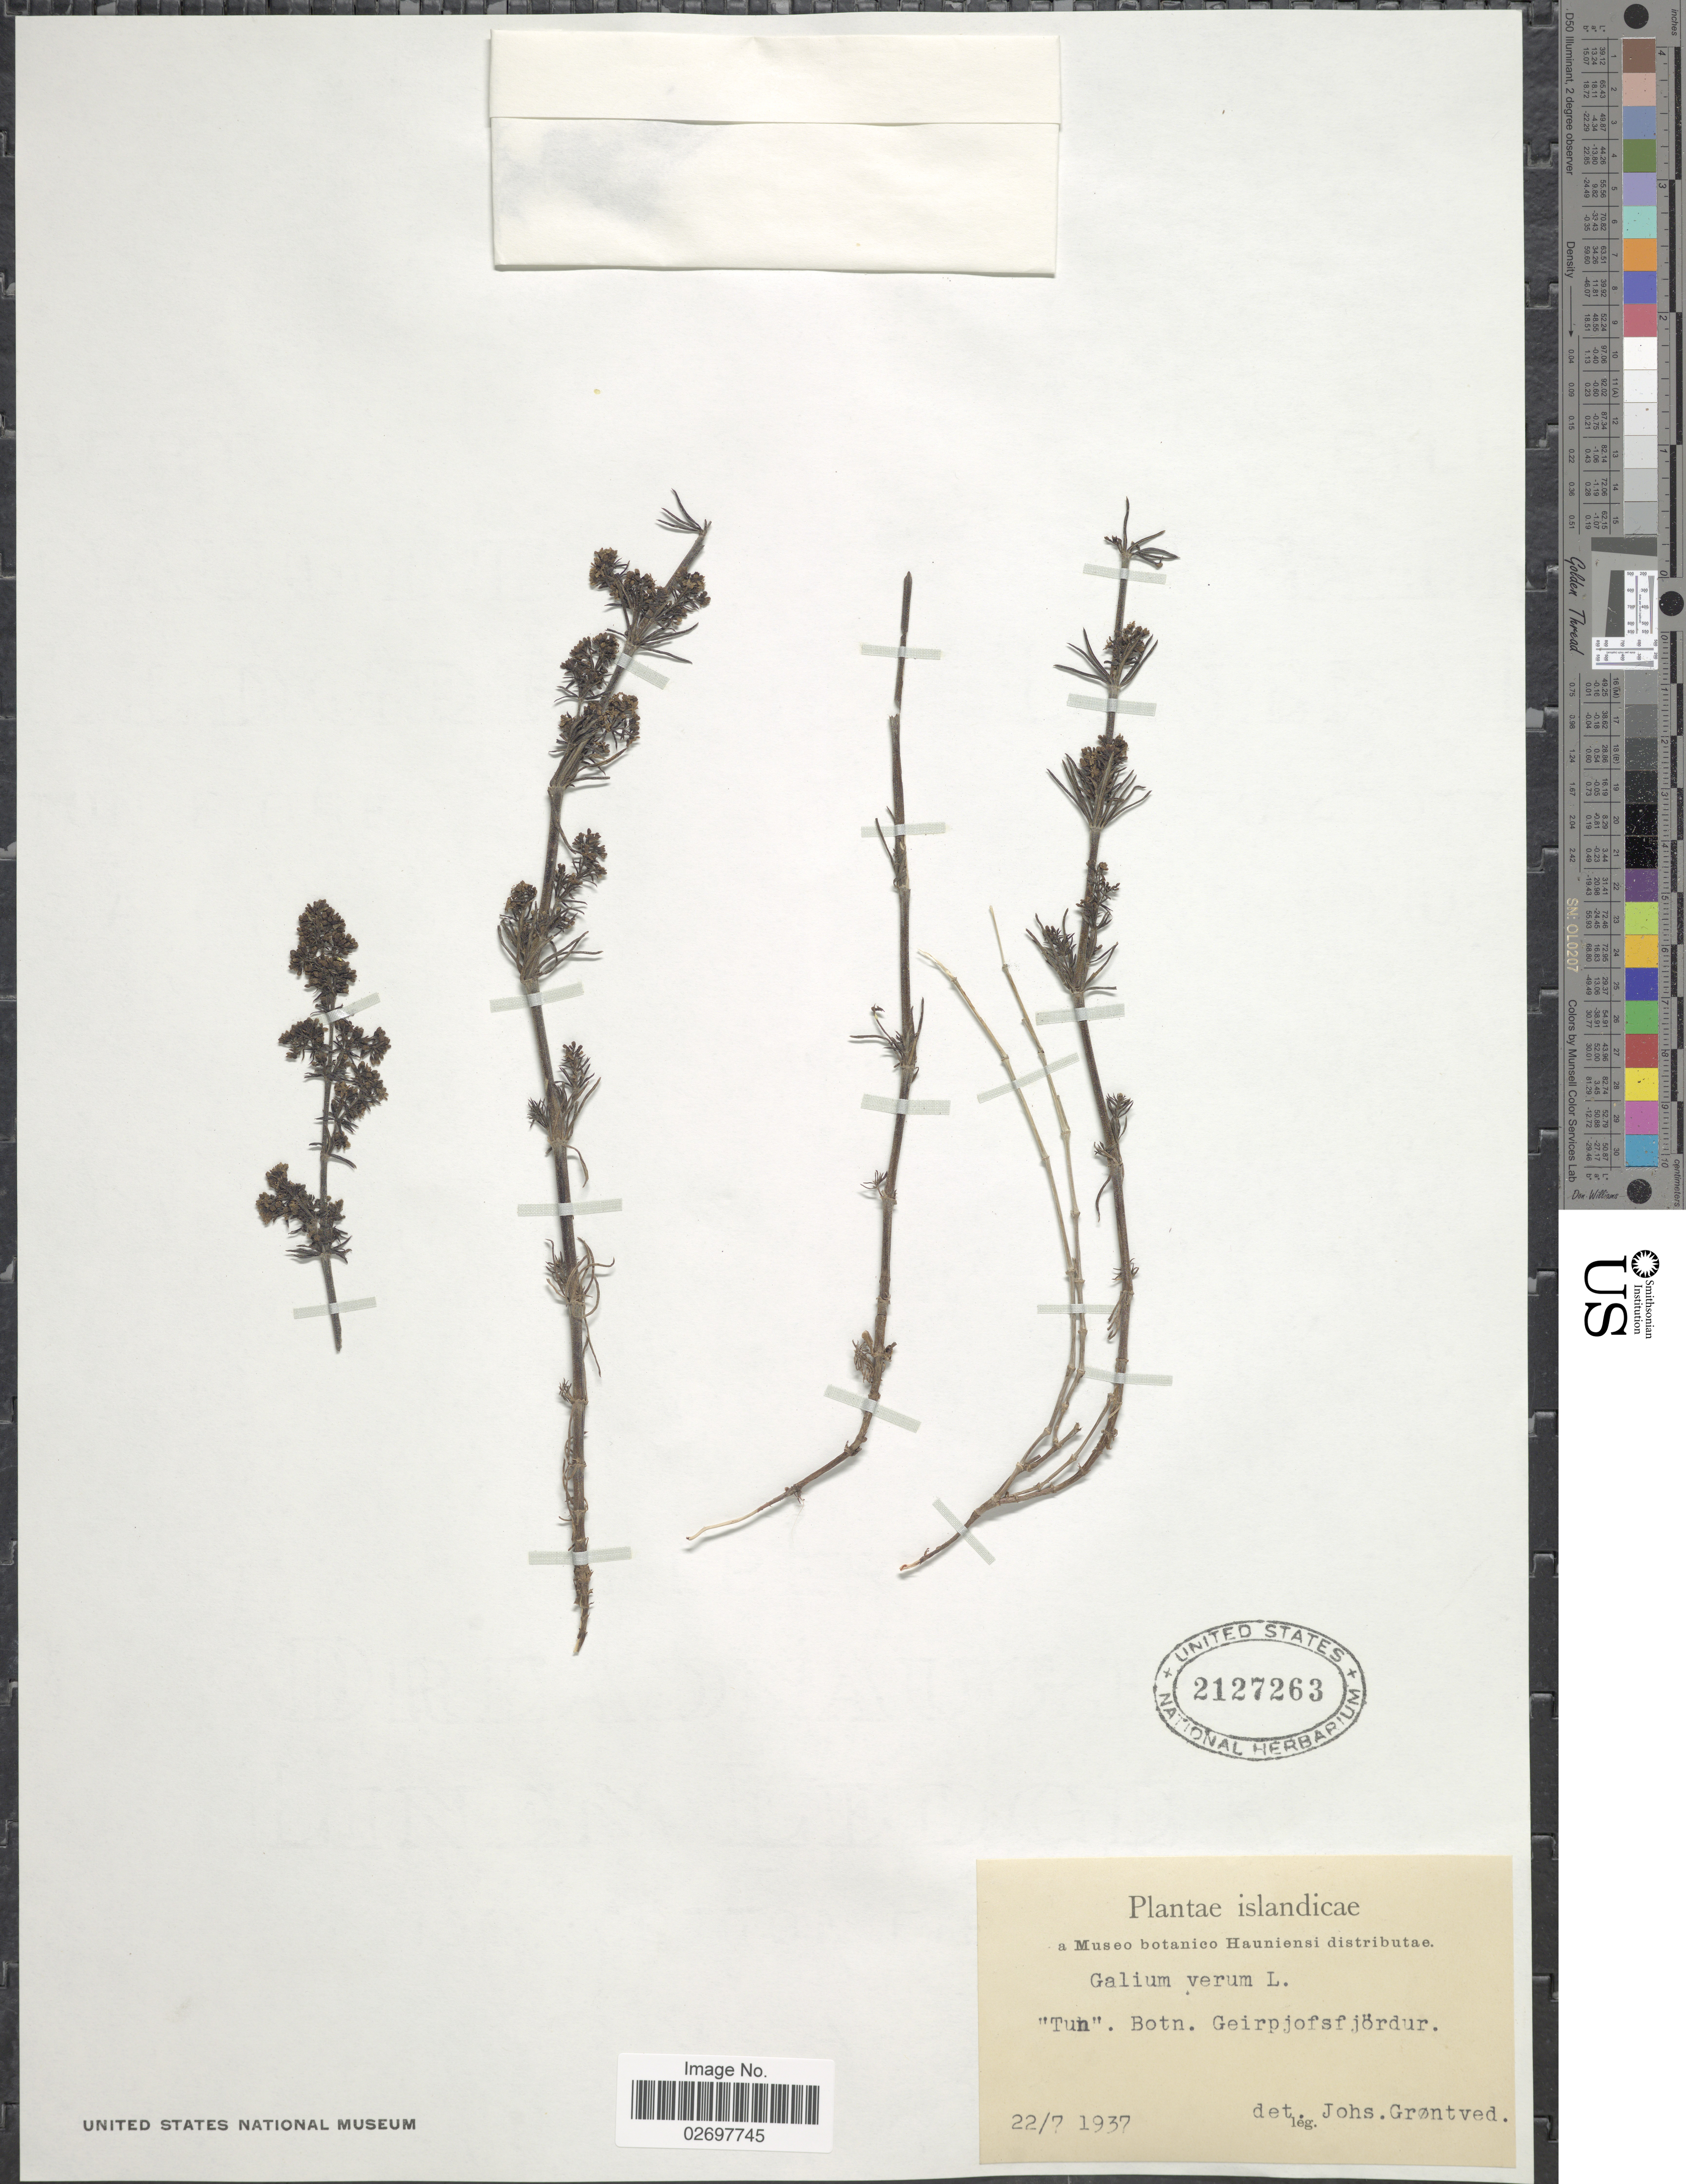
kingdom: Plantae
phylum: Tracheophyta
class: Magnoliopsida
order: Gentianales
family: Rubiaceae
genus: Galium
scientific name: Galium verum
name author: L.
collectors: J. Grøntved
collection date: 1937-07-22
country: Iceland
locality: Islandicae, Tun, Botn. Geirpjofsfjordur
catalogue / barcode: US 2127263